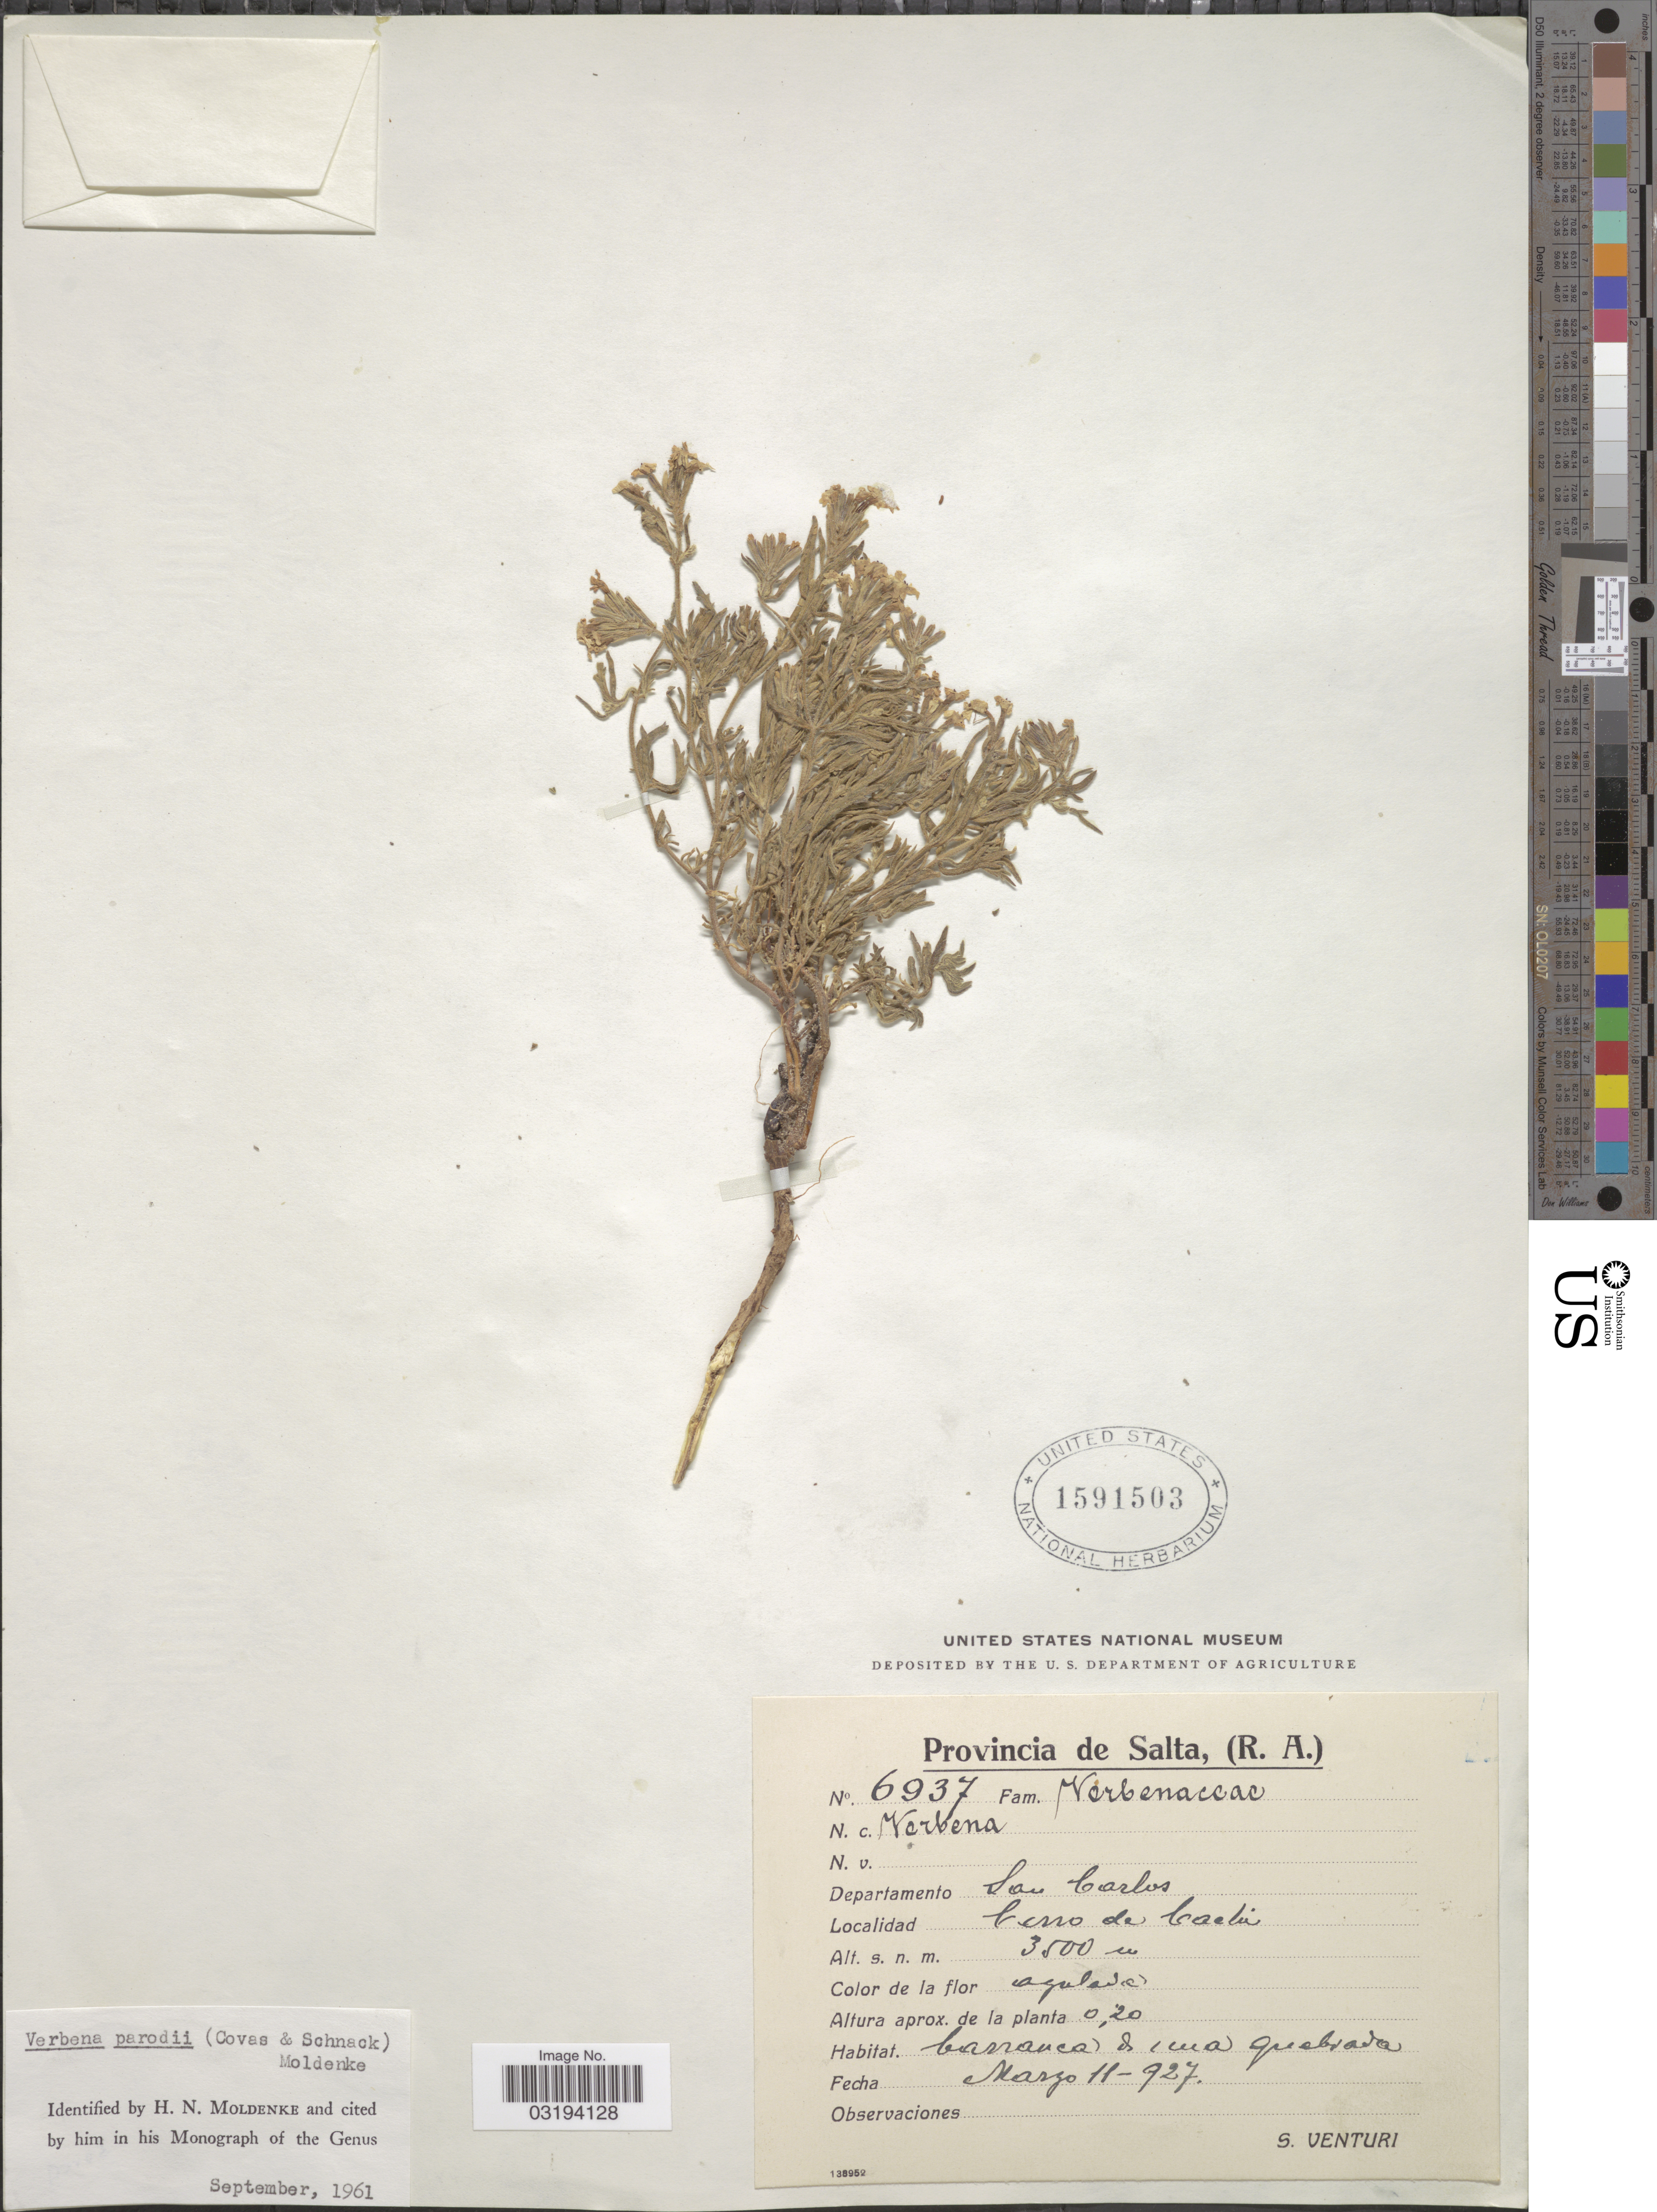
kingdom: Plantae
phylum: Tracheophyta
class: Magnoliopsida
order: Lamiales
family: Verbenaceae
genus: Verbena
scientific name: Verbena parodii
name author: (Covas & Schnack) Moldenke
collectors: S. Venturi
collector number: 6937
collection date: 1927-03-11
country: Argentina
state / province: Salta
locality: Departamento San Carlos. Cerro de Cachi.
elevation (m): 3500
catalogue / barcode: US 1591503